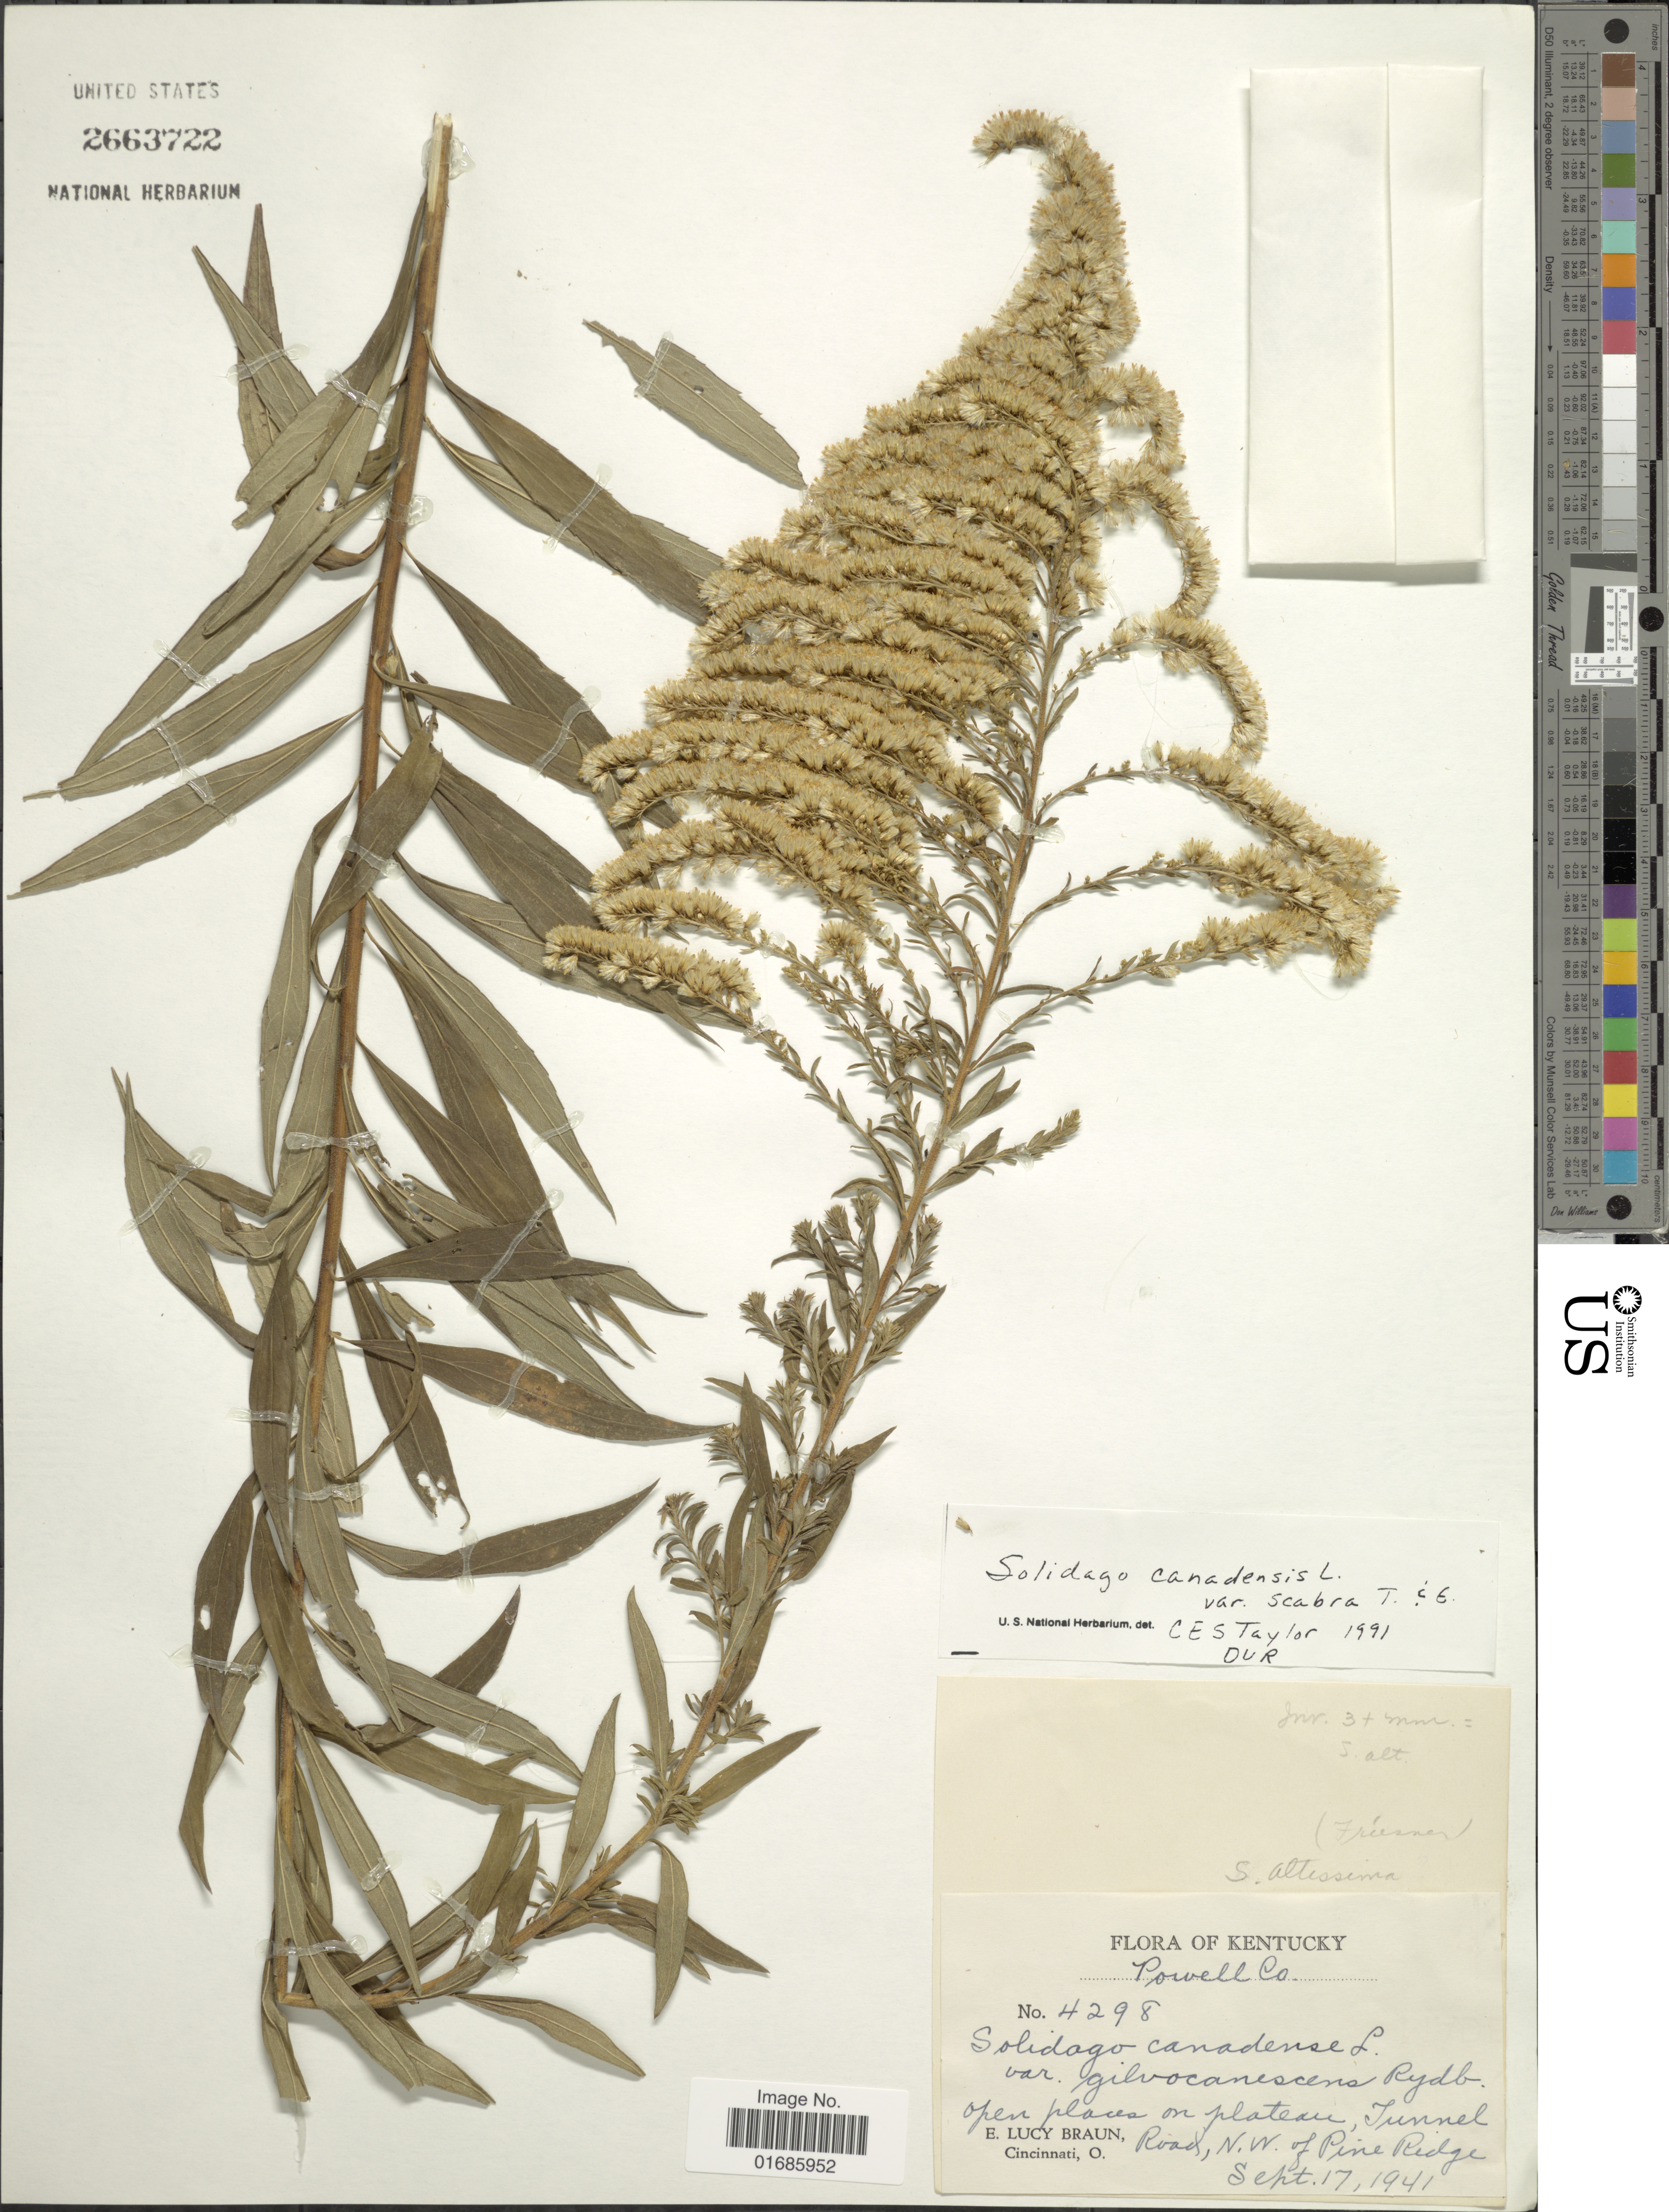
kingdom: Plantae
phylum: Tracheophyta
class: Magnoliopsida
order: Asterales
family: Asteraceae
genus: Solidago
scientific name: Solidago canadensis var. scabra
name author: (Muhl. ex Willd.) Torr. & A. Gray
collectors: E. L. Braun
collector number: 4298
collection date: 1941-09-17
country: United States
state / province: Kentucky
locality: Powell Co., Tunnel Road, N. W. of Pine Ridge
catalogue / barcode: US 2663722